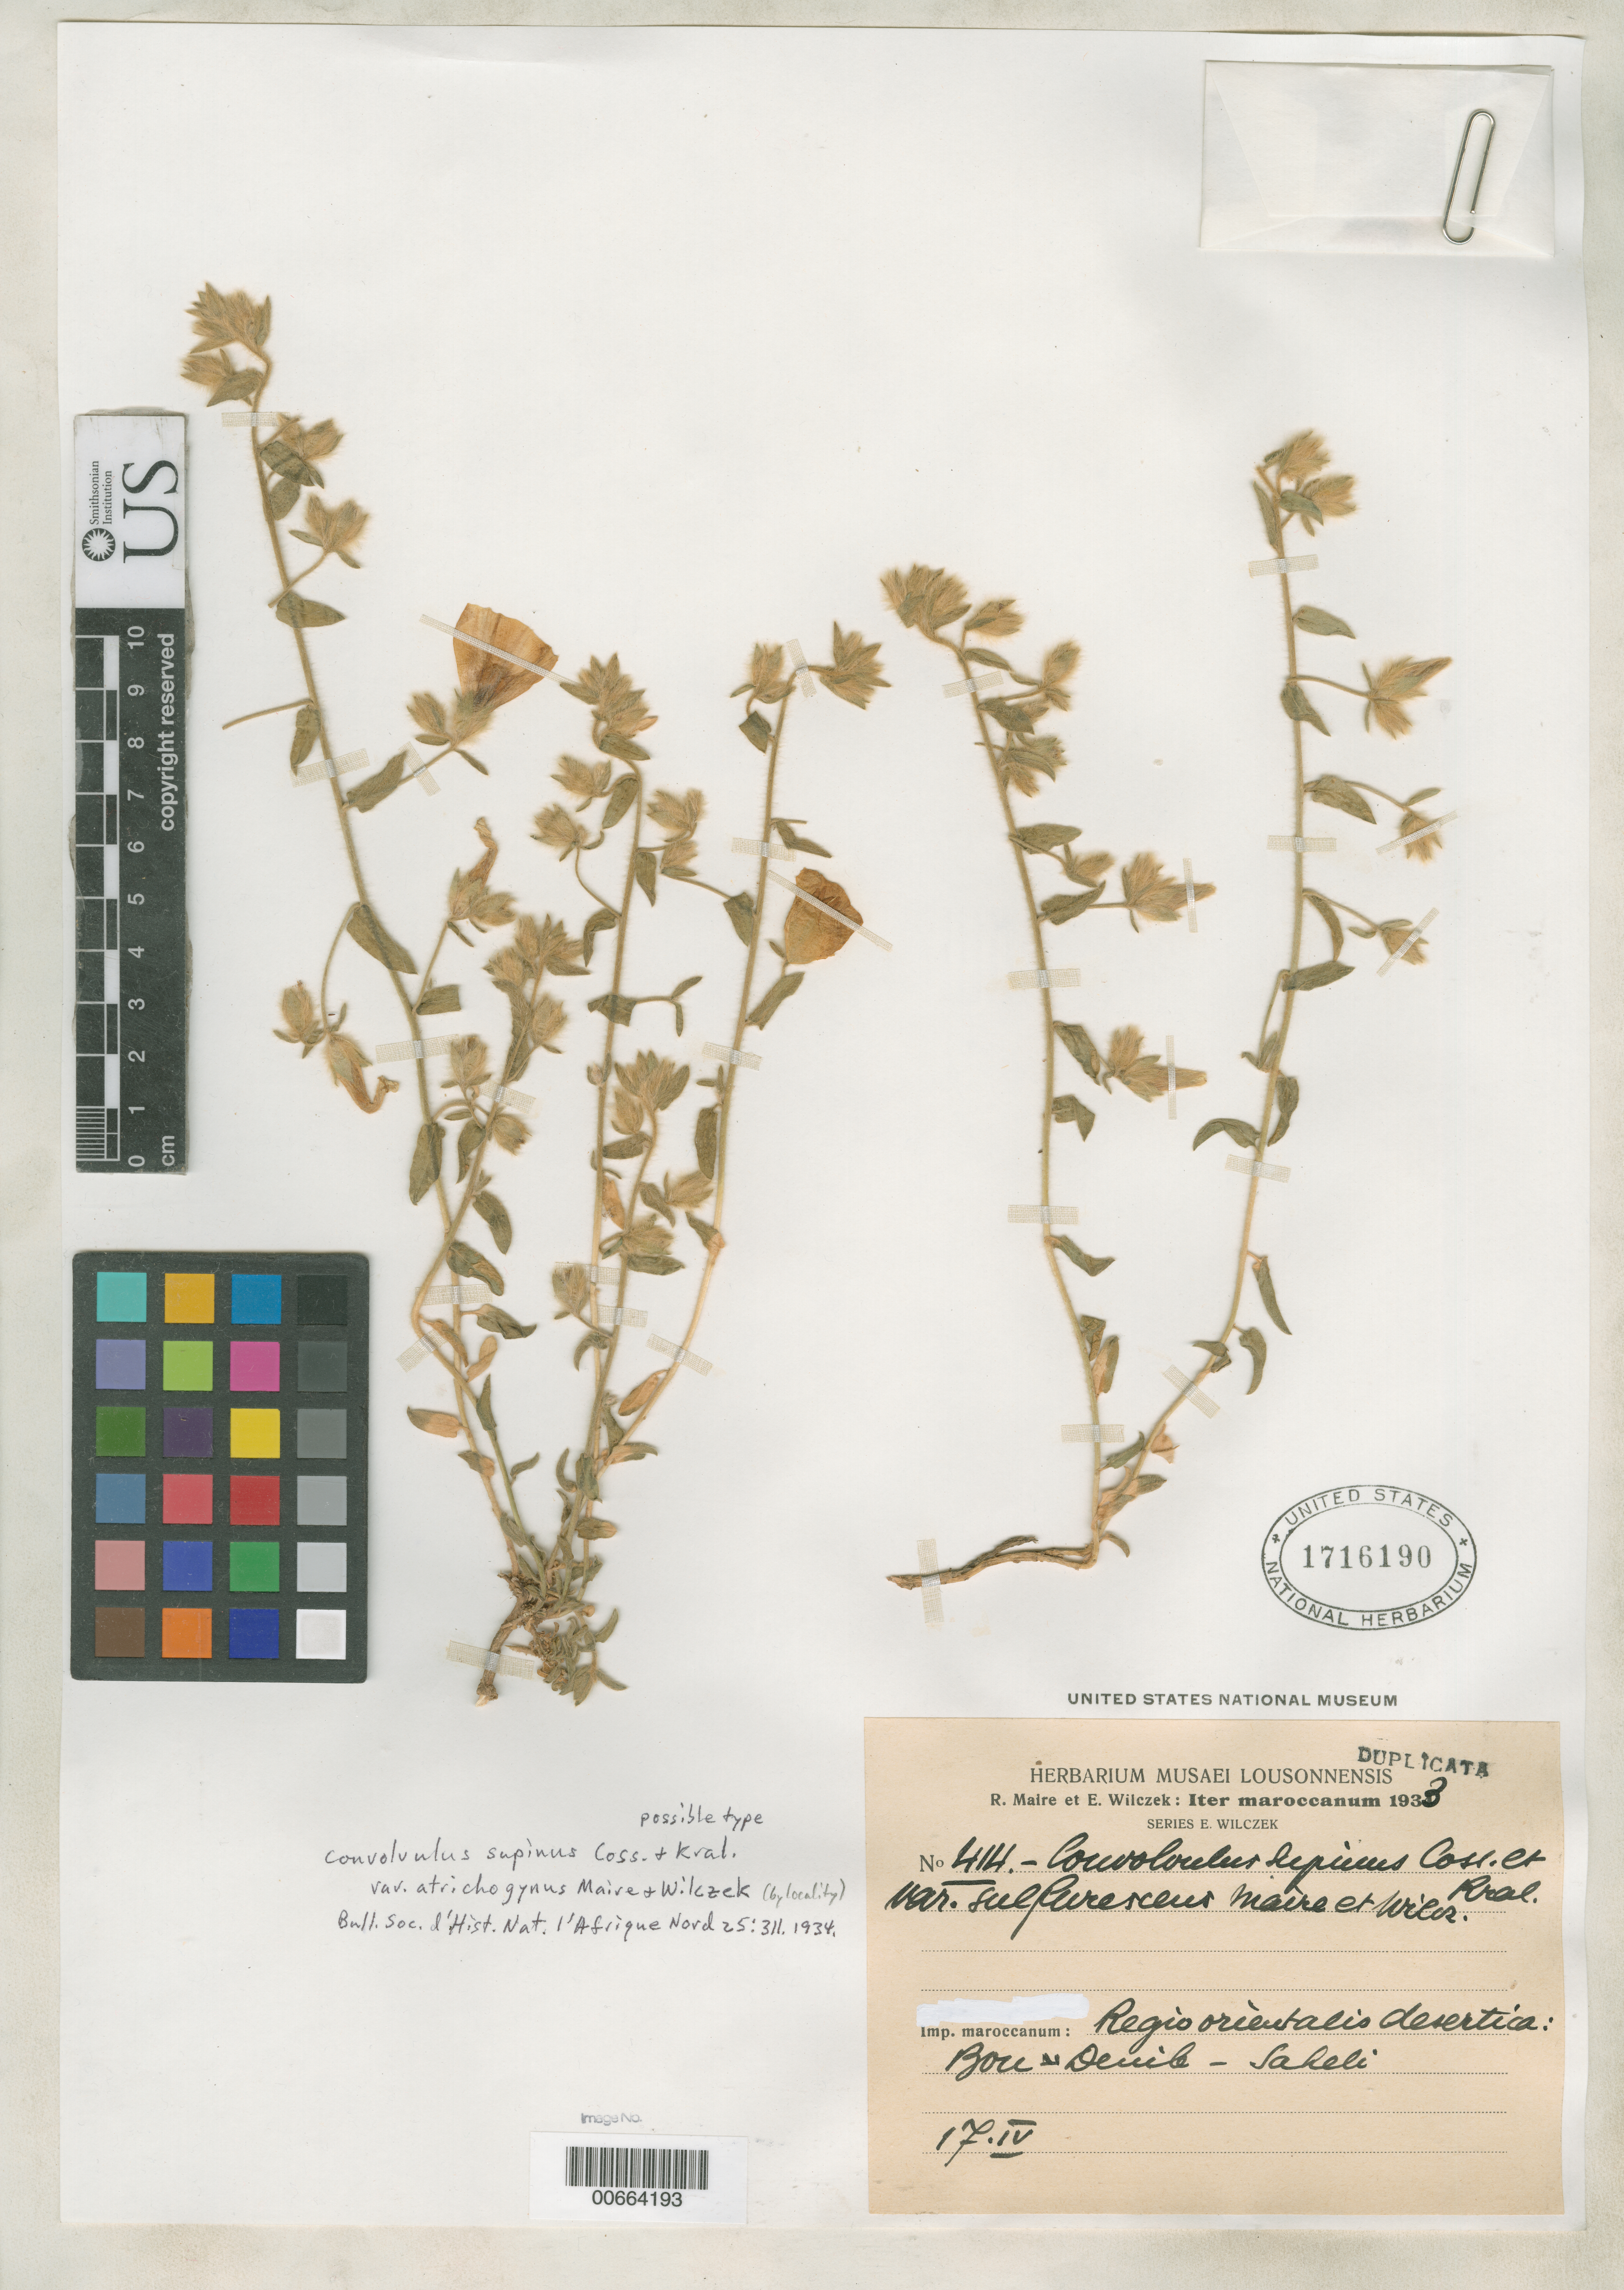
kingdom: Plantae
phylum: Tracheophyta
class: Magnoliopsida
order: Solanales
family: Convolvulaceae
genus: Convolvulus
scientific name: Convolvulus supinus var. atrichogynus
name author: Maire & Wilczek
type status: Possible Type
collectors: R. C. Maire & E. Wilczek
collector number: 414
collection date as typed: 17 Apr 1933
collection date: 1933-04-17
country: Morocco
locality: Regio orientalis desertica: Bou-Denib - Sakeli.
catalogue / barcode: US 1716190